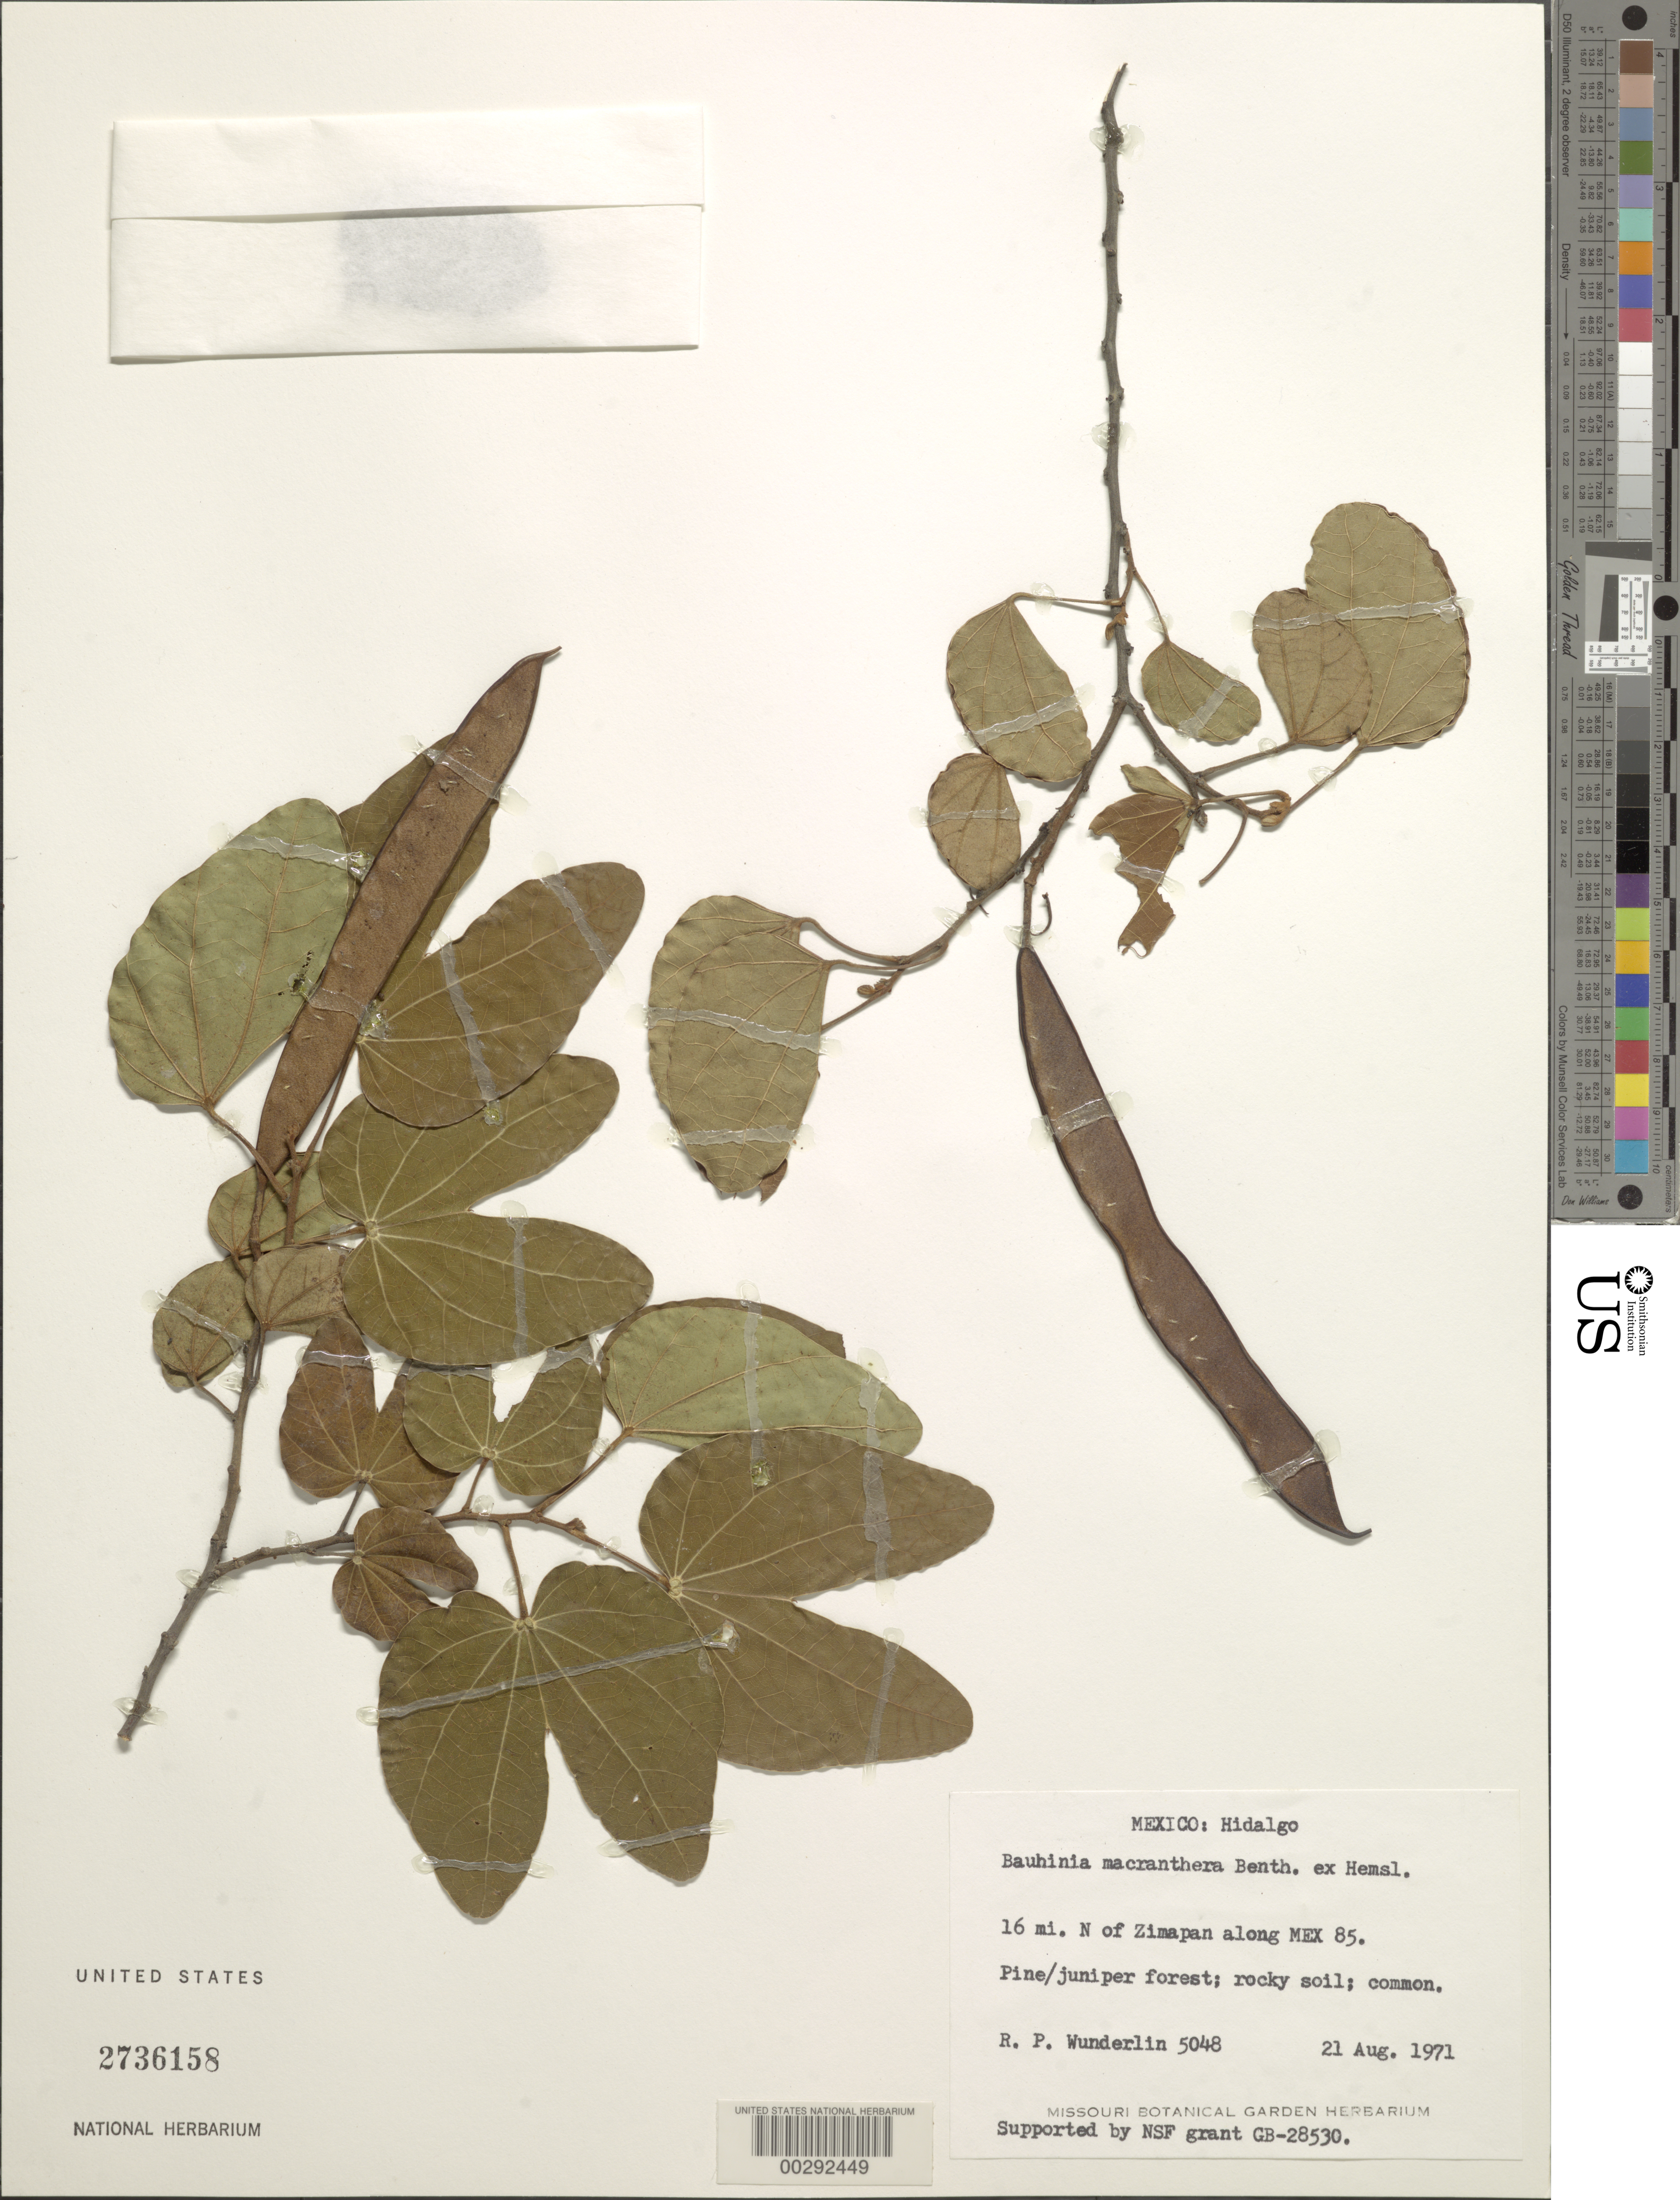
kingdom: Plantae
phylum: Tracheophyta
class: Magnoliopsida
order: Fabales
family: Fabaceae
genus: Bauhinia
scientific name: Bauhinia macranthera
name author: Benth. ex Hemsl.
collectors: R. P. Wunderlin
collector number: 5048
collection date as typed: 21 Aug 1971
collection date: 1971-08-21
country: Mexico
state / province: Hidalgo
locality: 16 mi N of Zimapan along Mex 85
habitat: Forest; rocky soil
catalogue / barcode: US 2736158